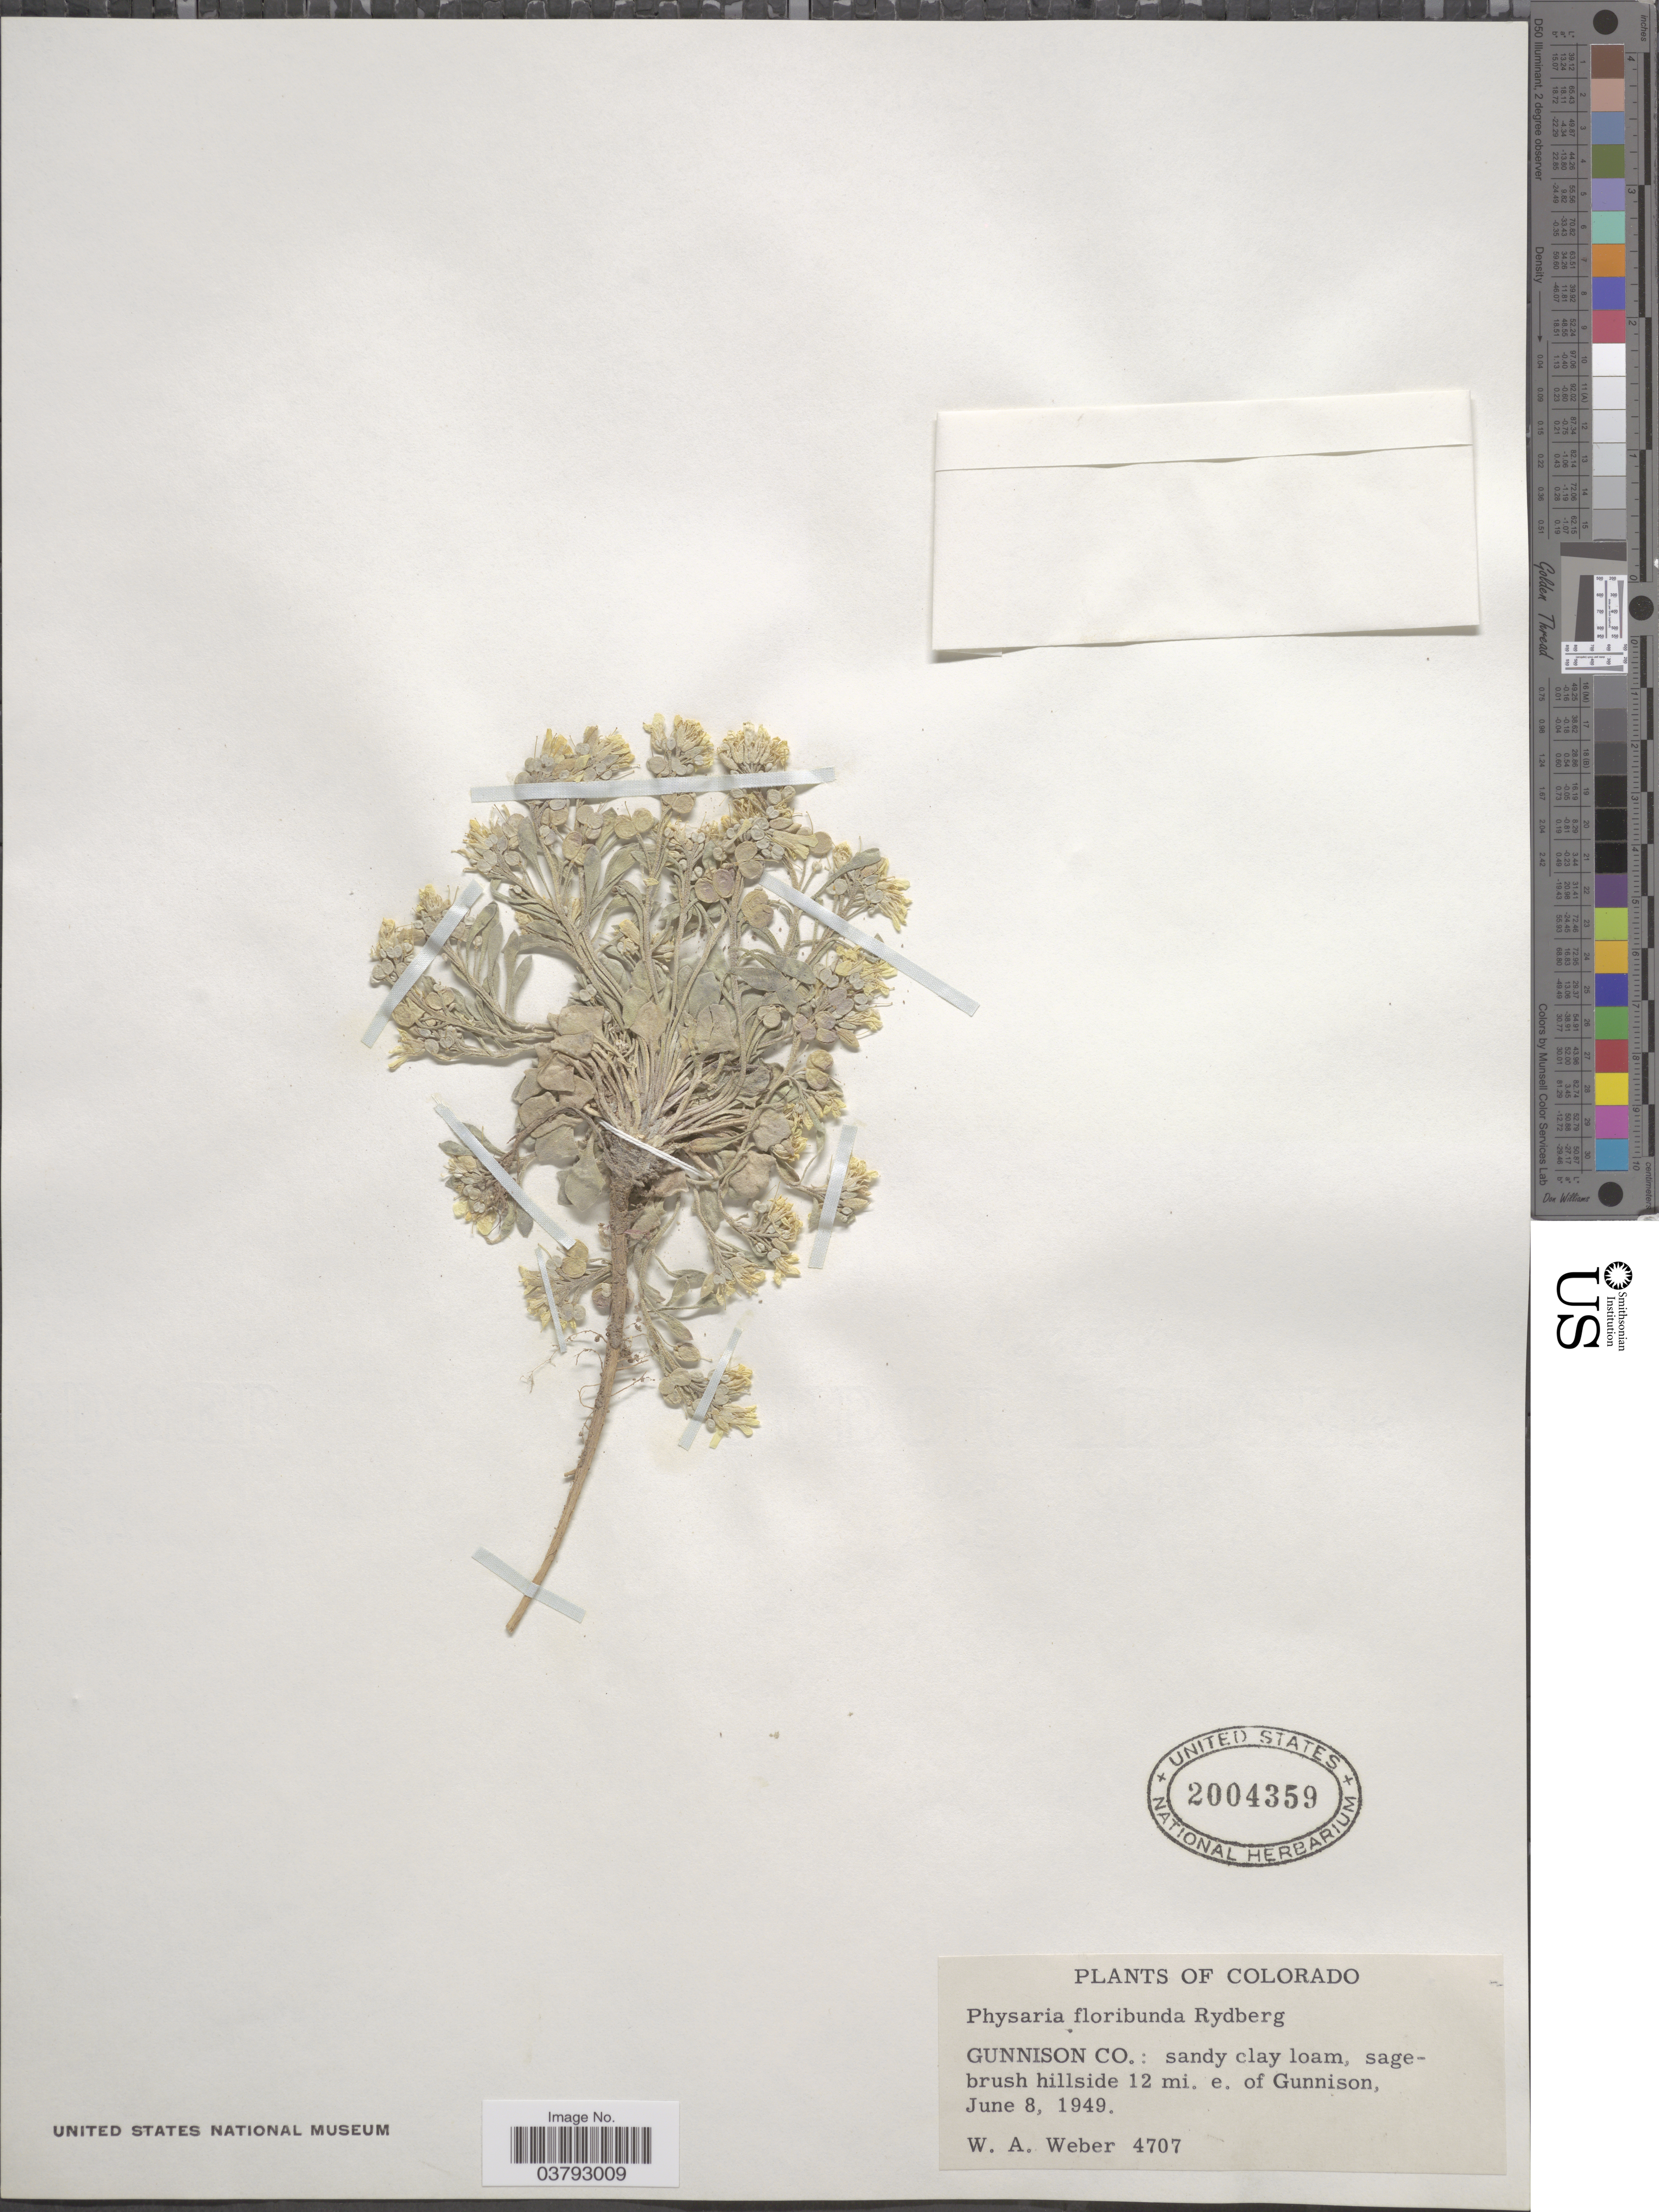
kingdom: Plantae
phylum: Tracheophyta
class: Magnoliopsida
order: Brassicales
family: Brassicaceae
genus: Physaria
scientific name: Physaria floribunda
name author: Rydb.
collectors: W. A. Weber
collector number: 4707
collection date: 1949-06-08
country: United States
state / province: Colorado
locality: Gunnison Co.: 12 mi. e. of Gunnison.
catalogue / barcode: US 2004359